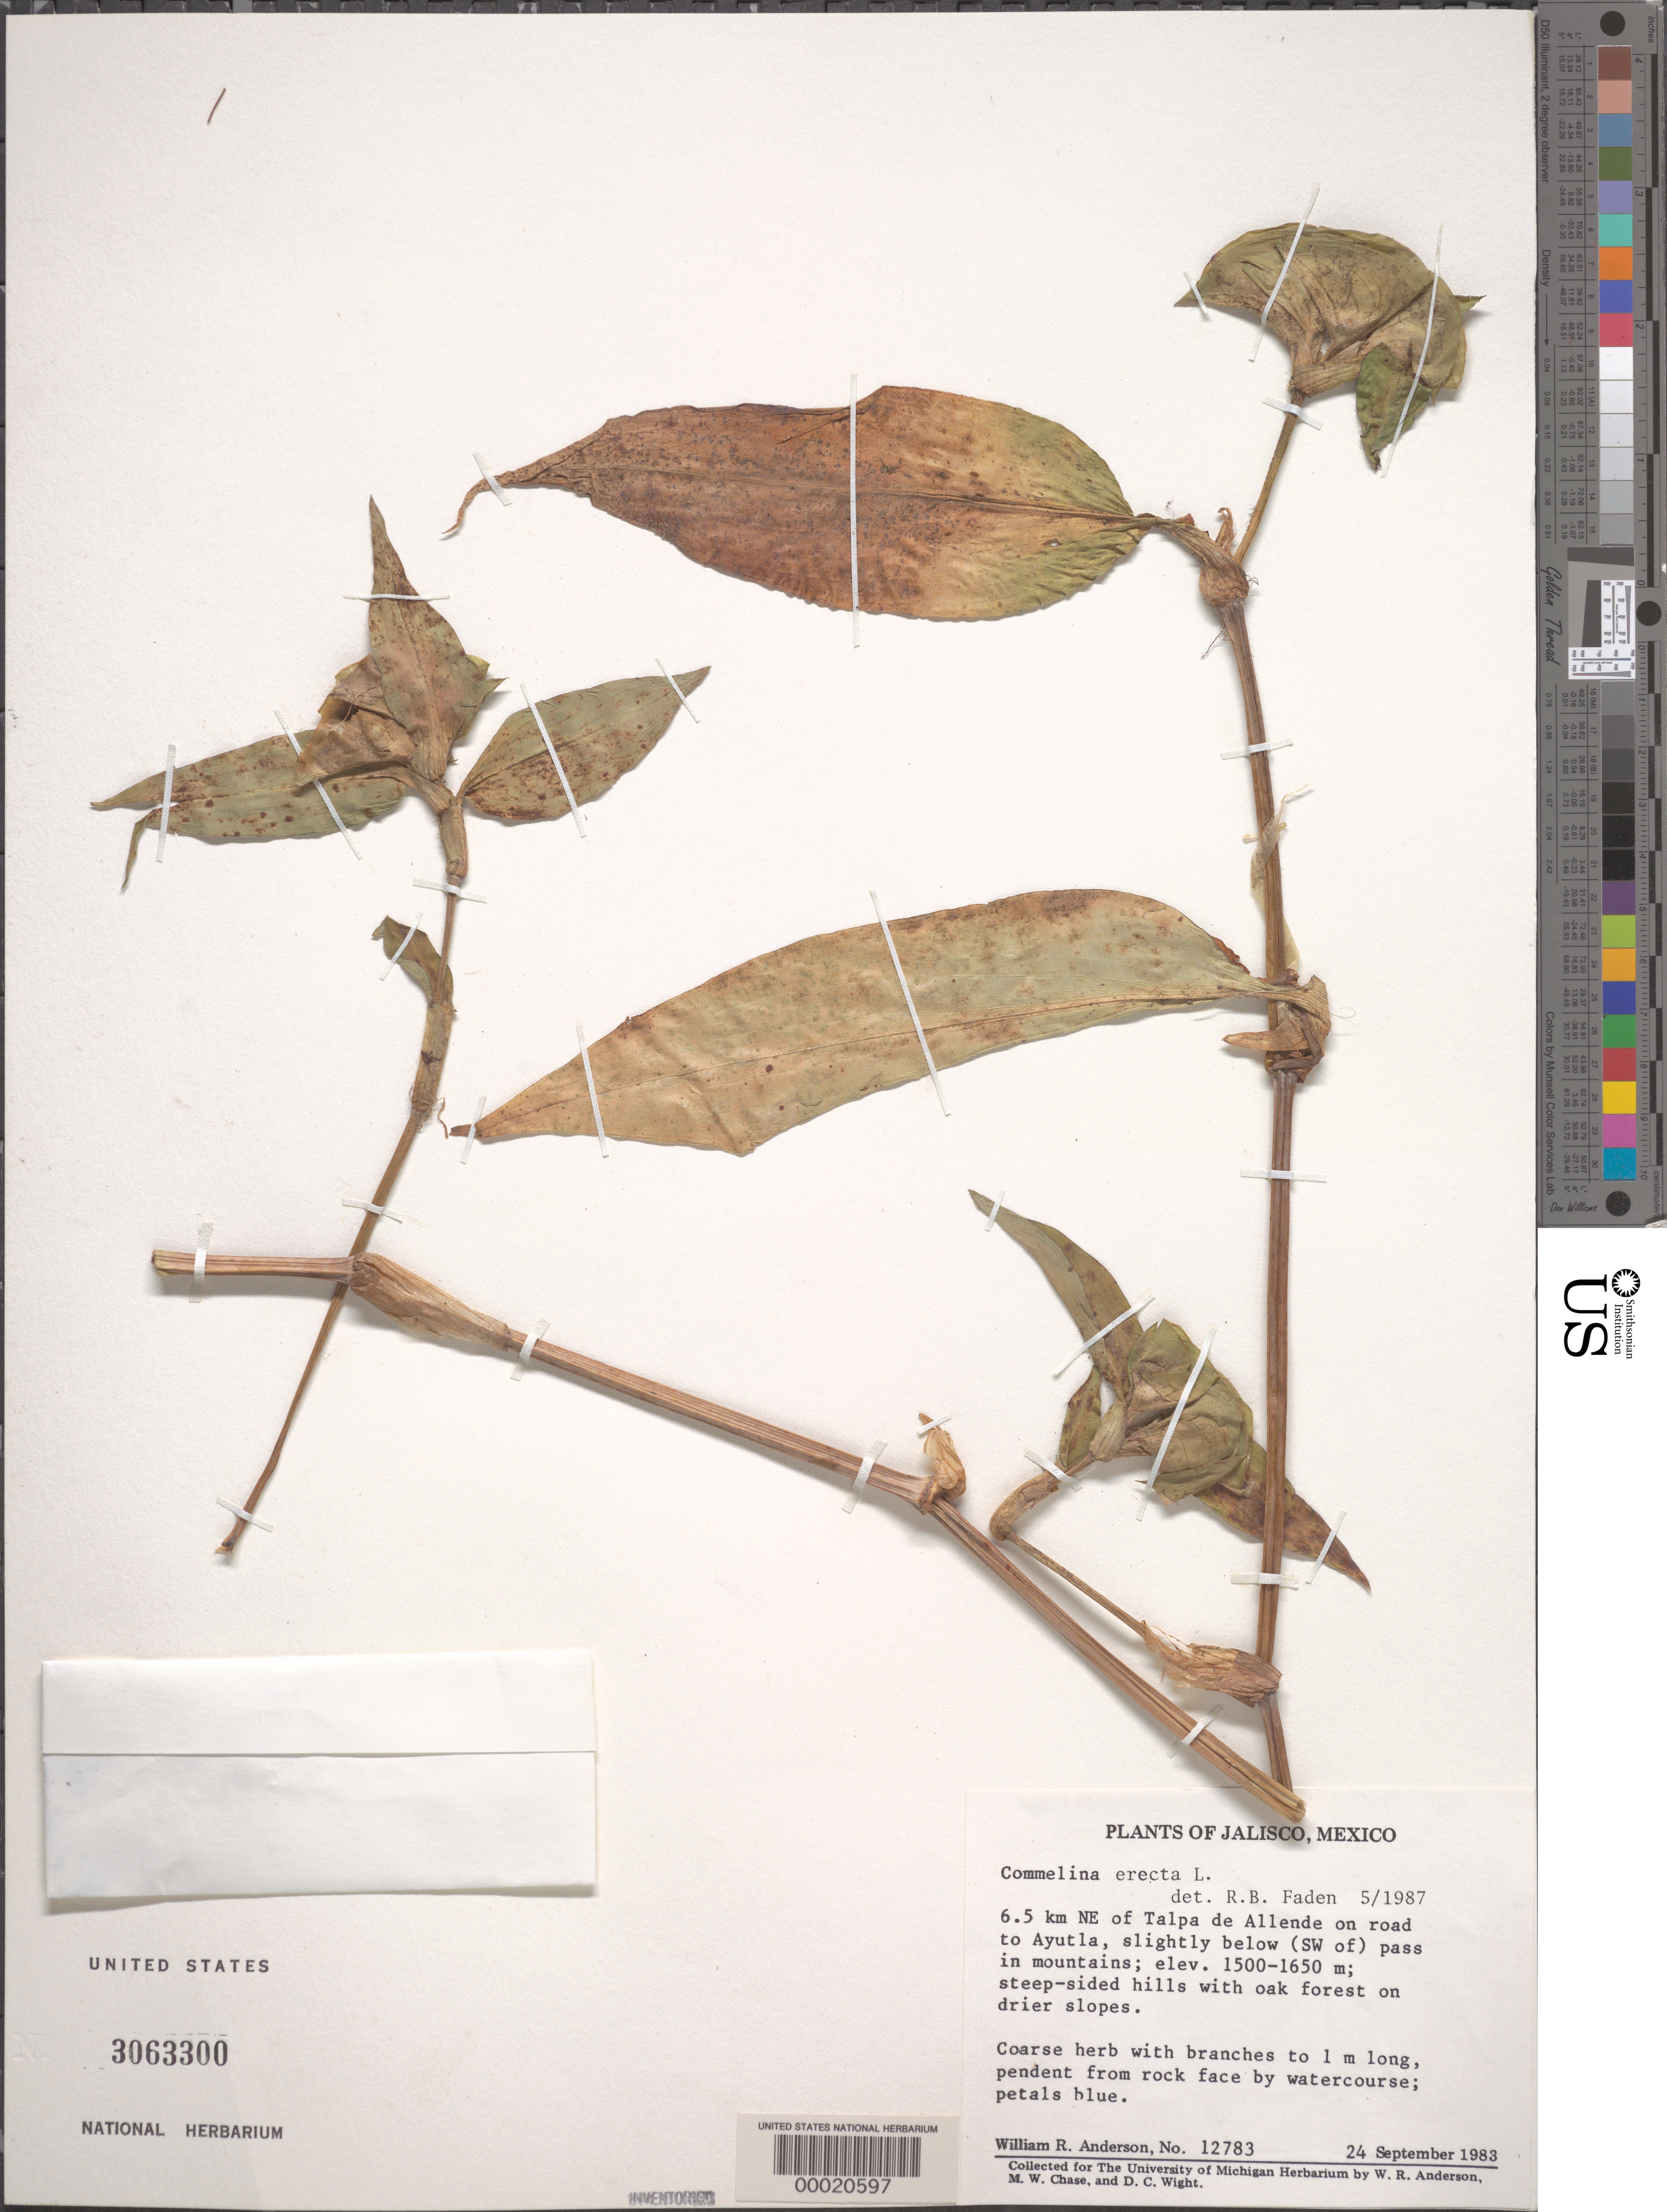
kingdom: Plantae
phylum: Tracheophyta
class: Liliopsida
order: Commelinales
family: Commelinaceae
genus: Commelina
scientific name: Commelina erecta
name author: L.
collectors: W. R. Anderson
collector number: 12783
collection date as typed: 24 Sep 1983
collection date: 1983-09-24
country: Mexico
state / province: Jalisco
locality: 6.5 km NE of Talpa de Allende, road to Ayutla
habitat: Steep-sided hills, oak forest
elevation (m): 1500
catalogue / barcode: US 3063300